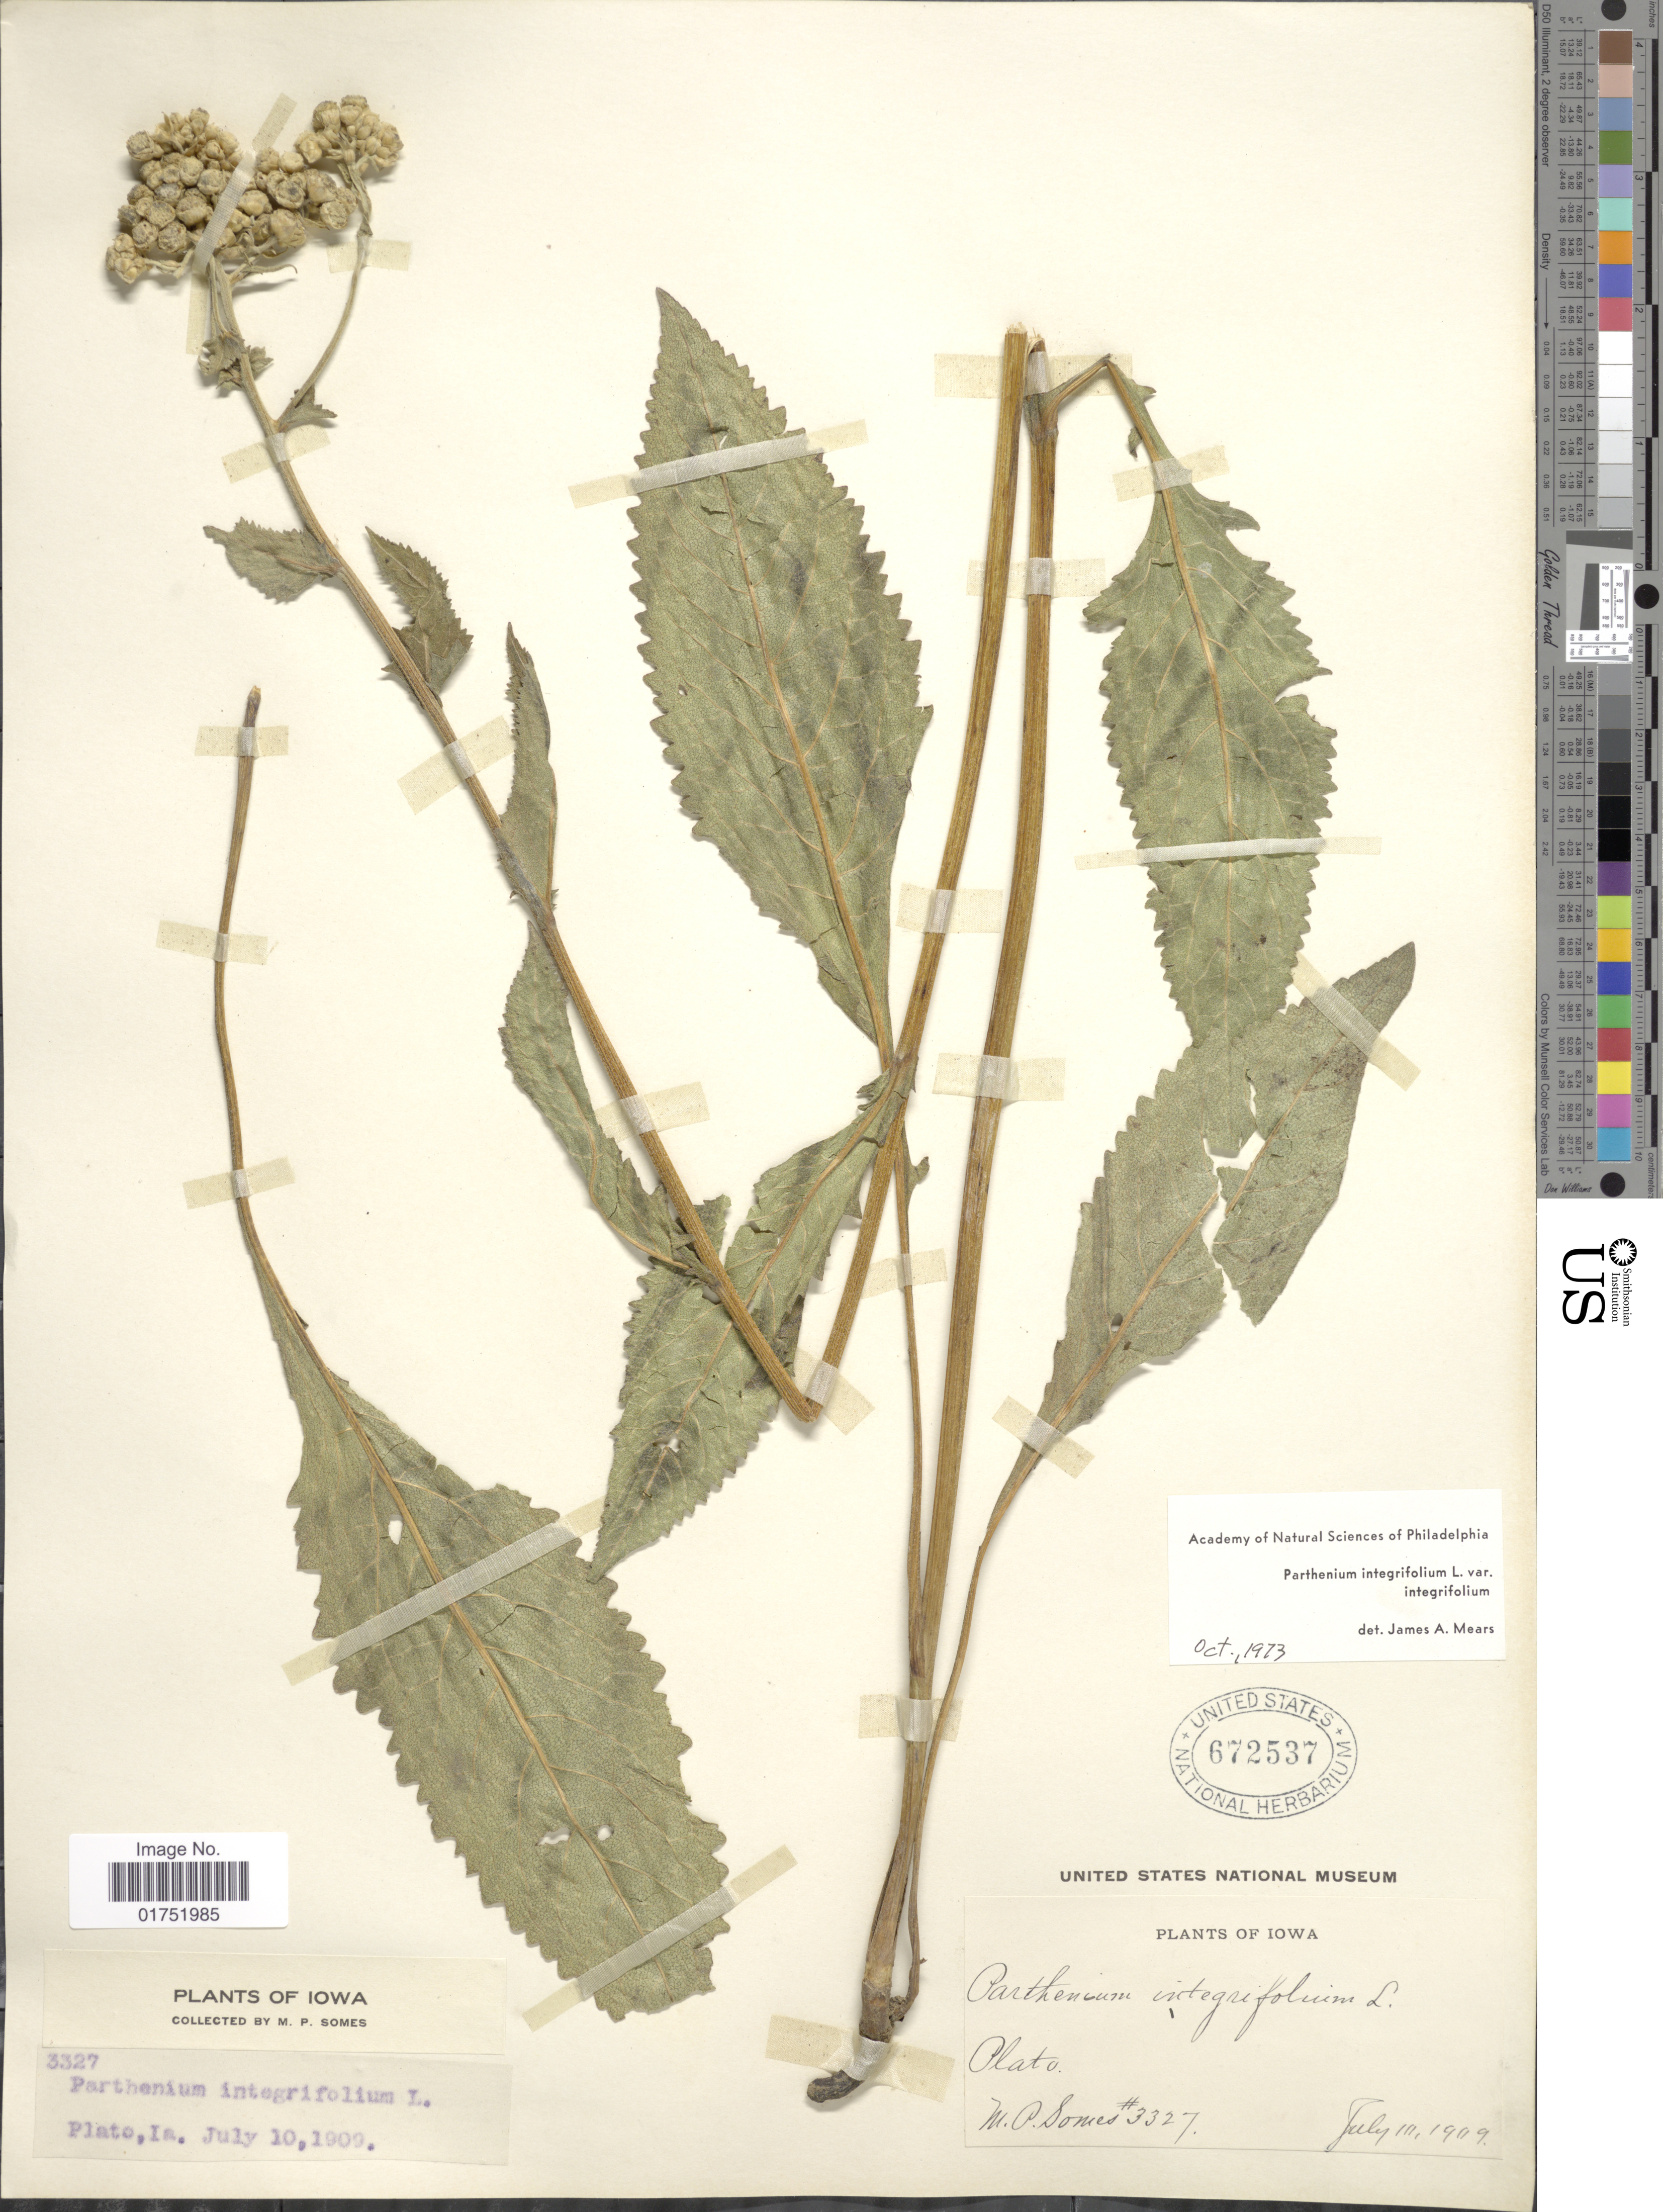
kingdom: Plantae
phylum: Tracheophyta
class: Magnoliopsida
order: Asterales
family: Asteraceae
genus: Parthenium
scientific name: Parthenium integrifolium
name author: L.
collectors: M. Somes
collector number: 3327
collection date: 1909-07-10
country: United States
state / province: Iowa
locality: Plato, Ia.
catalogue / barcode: US 672537